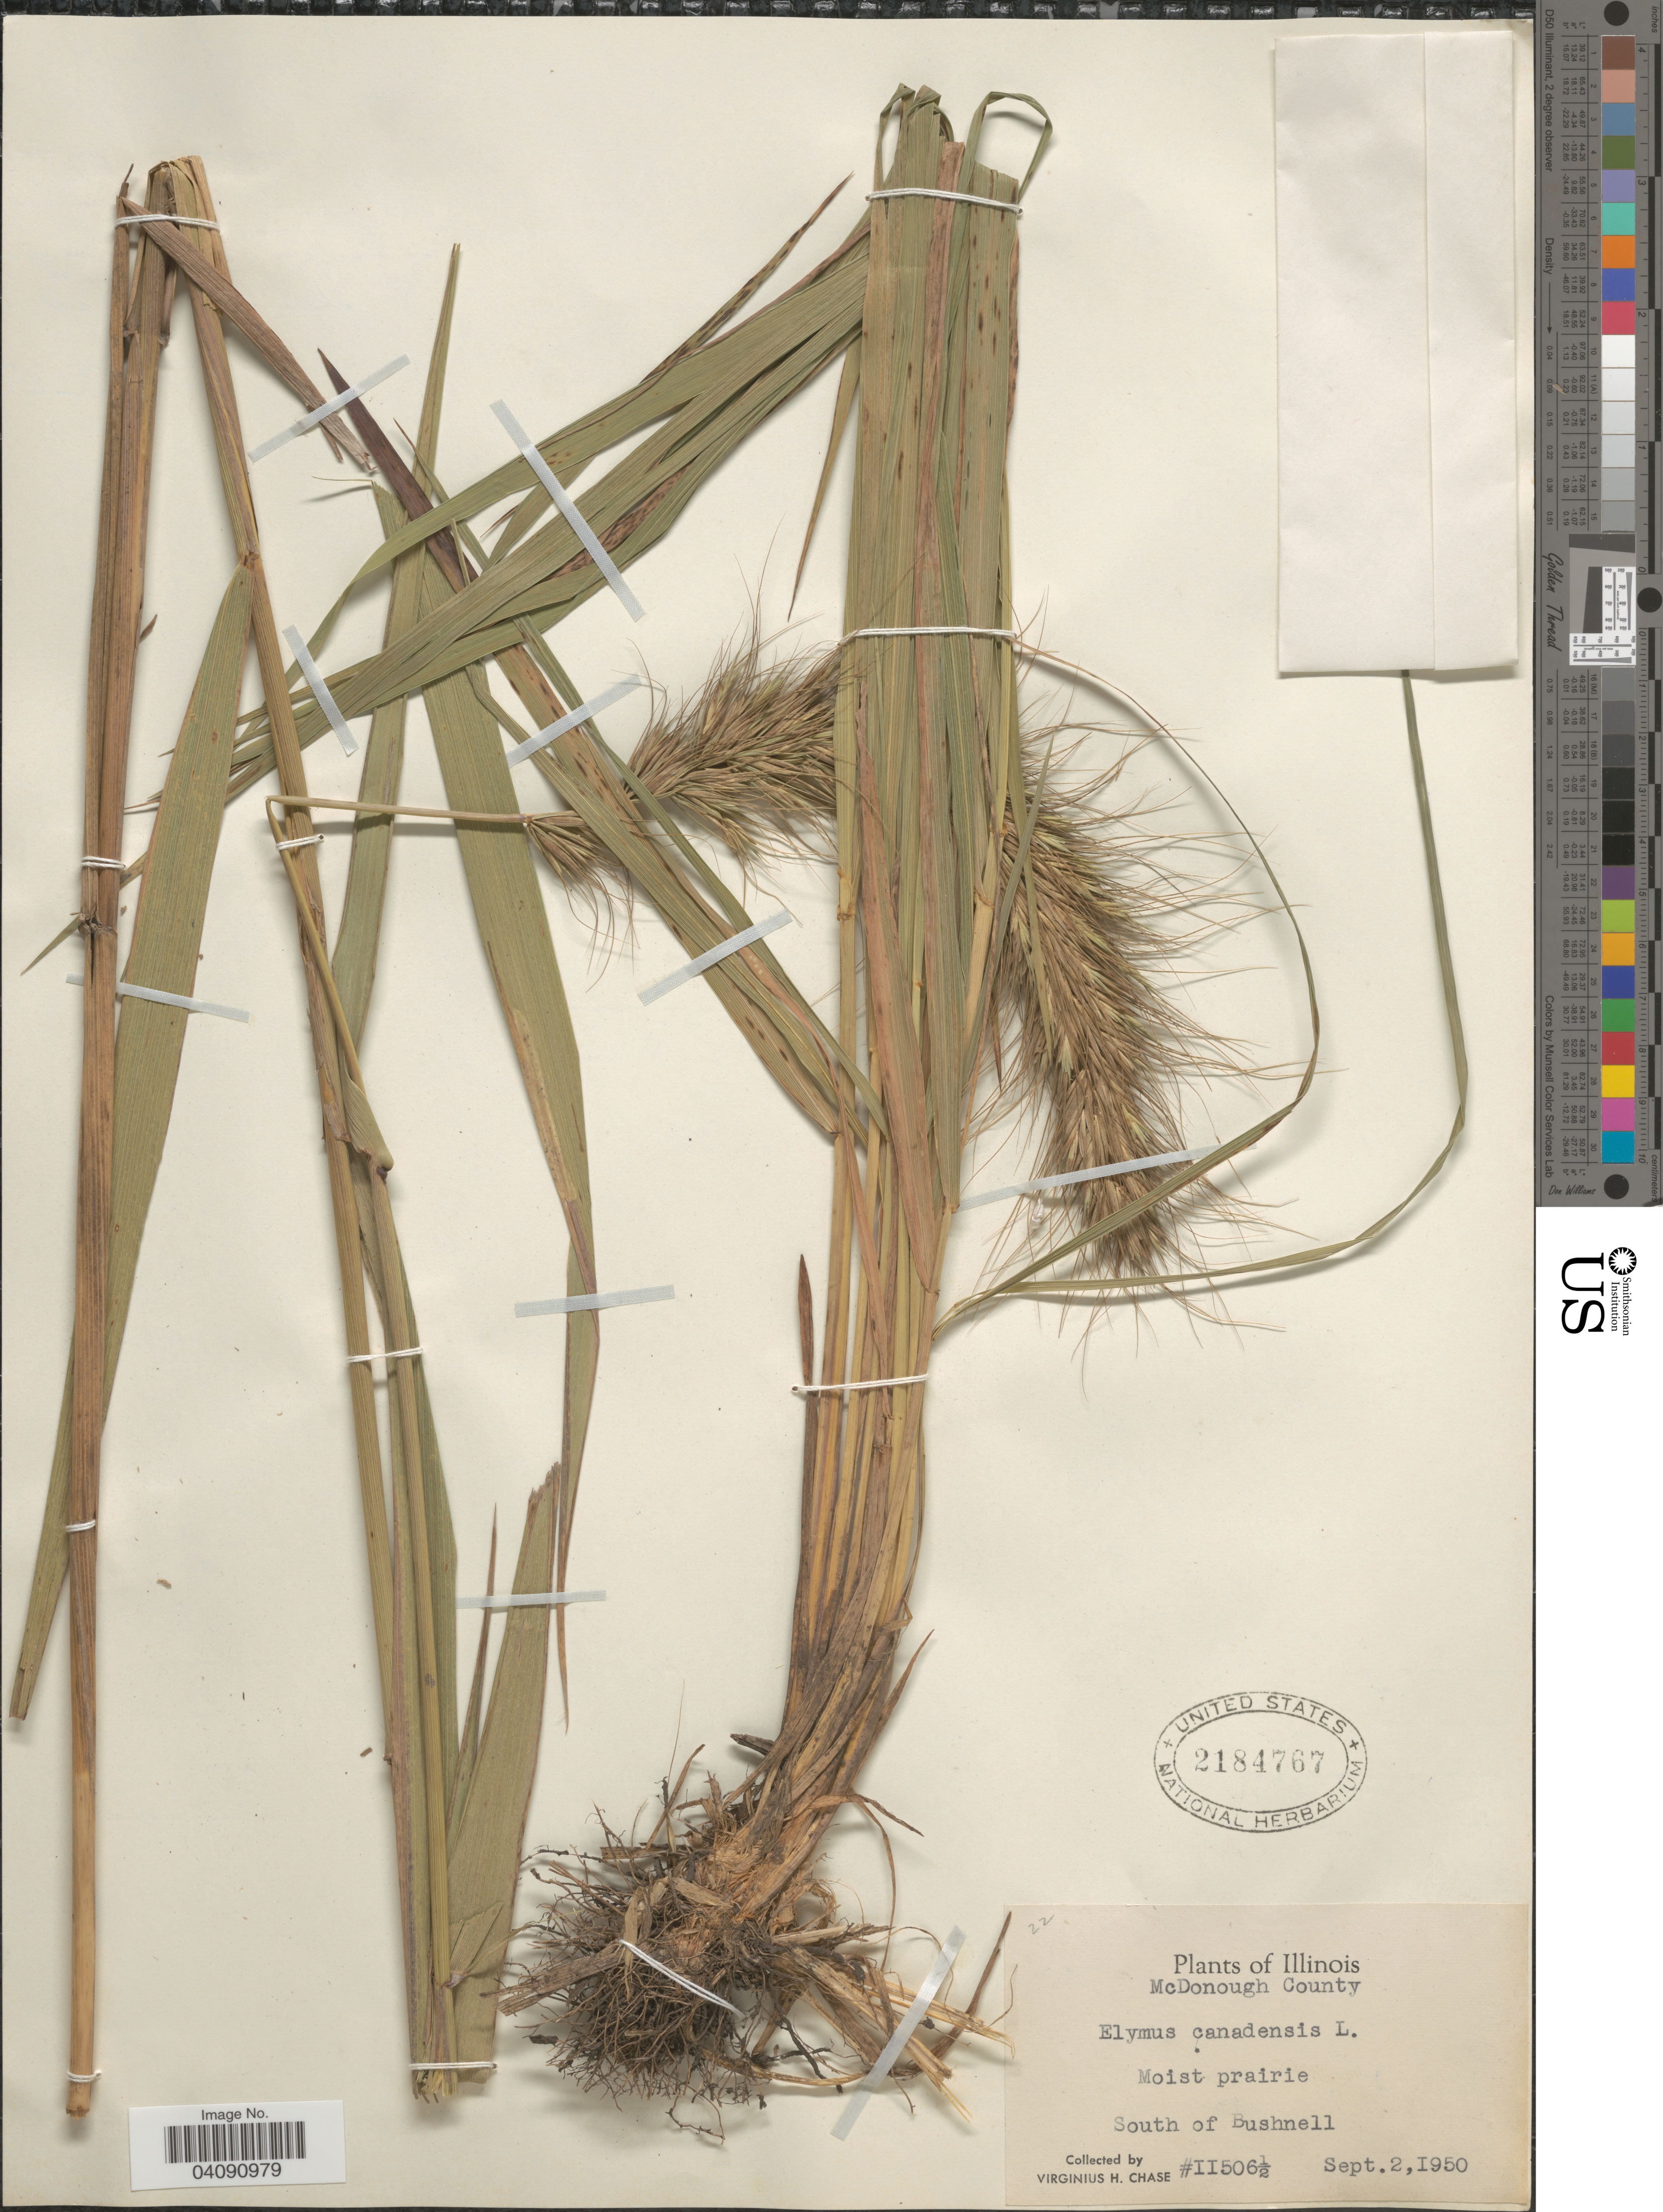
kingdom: Plantae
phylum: Tracheophyta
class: Liliopsida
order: Poales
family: Poaceae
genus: Elymus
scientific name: Elymus canadensis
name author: L.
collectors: V. H. Chase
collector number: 11506½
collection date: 1950-09-02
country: United States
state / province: Illinois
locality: McDonough County. Moist prairie. South of Bushnell.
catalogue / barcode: US 2184767